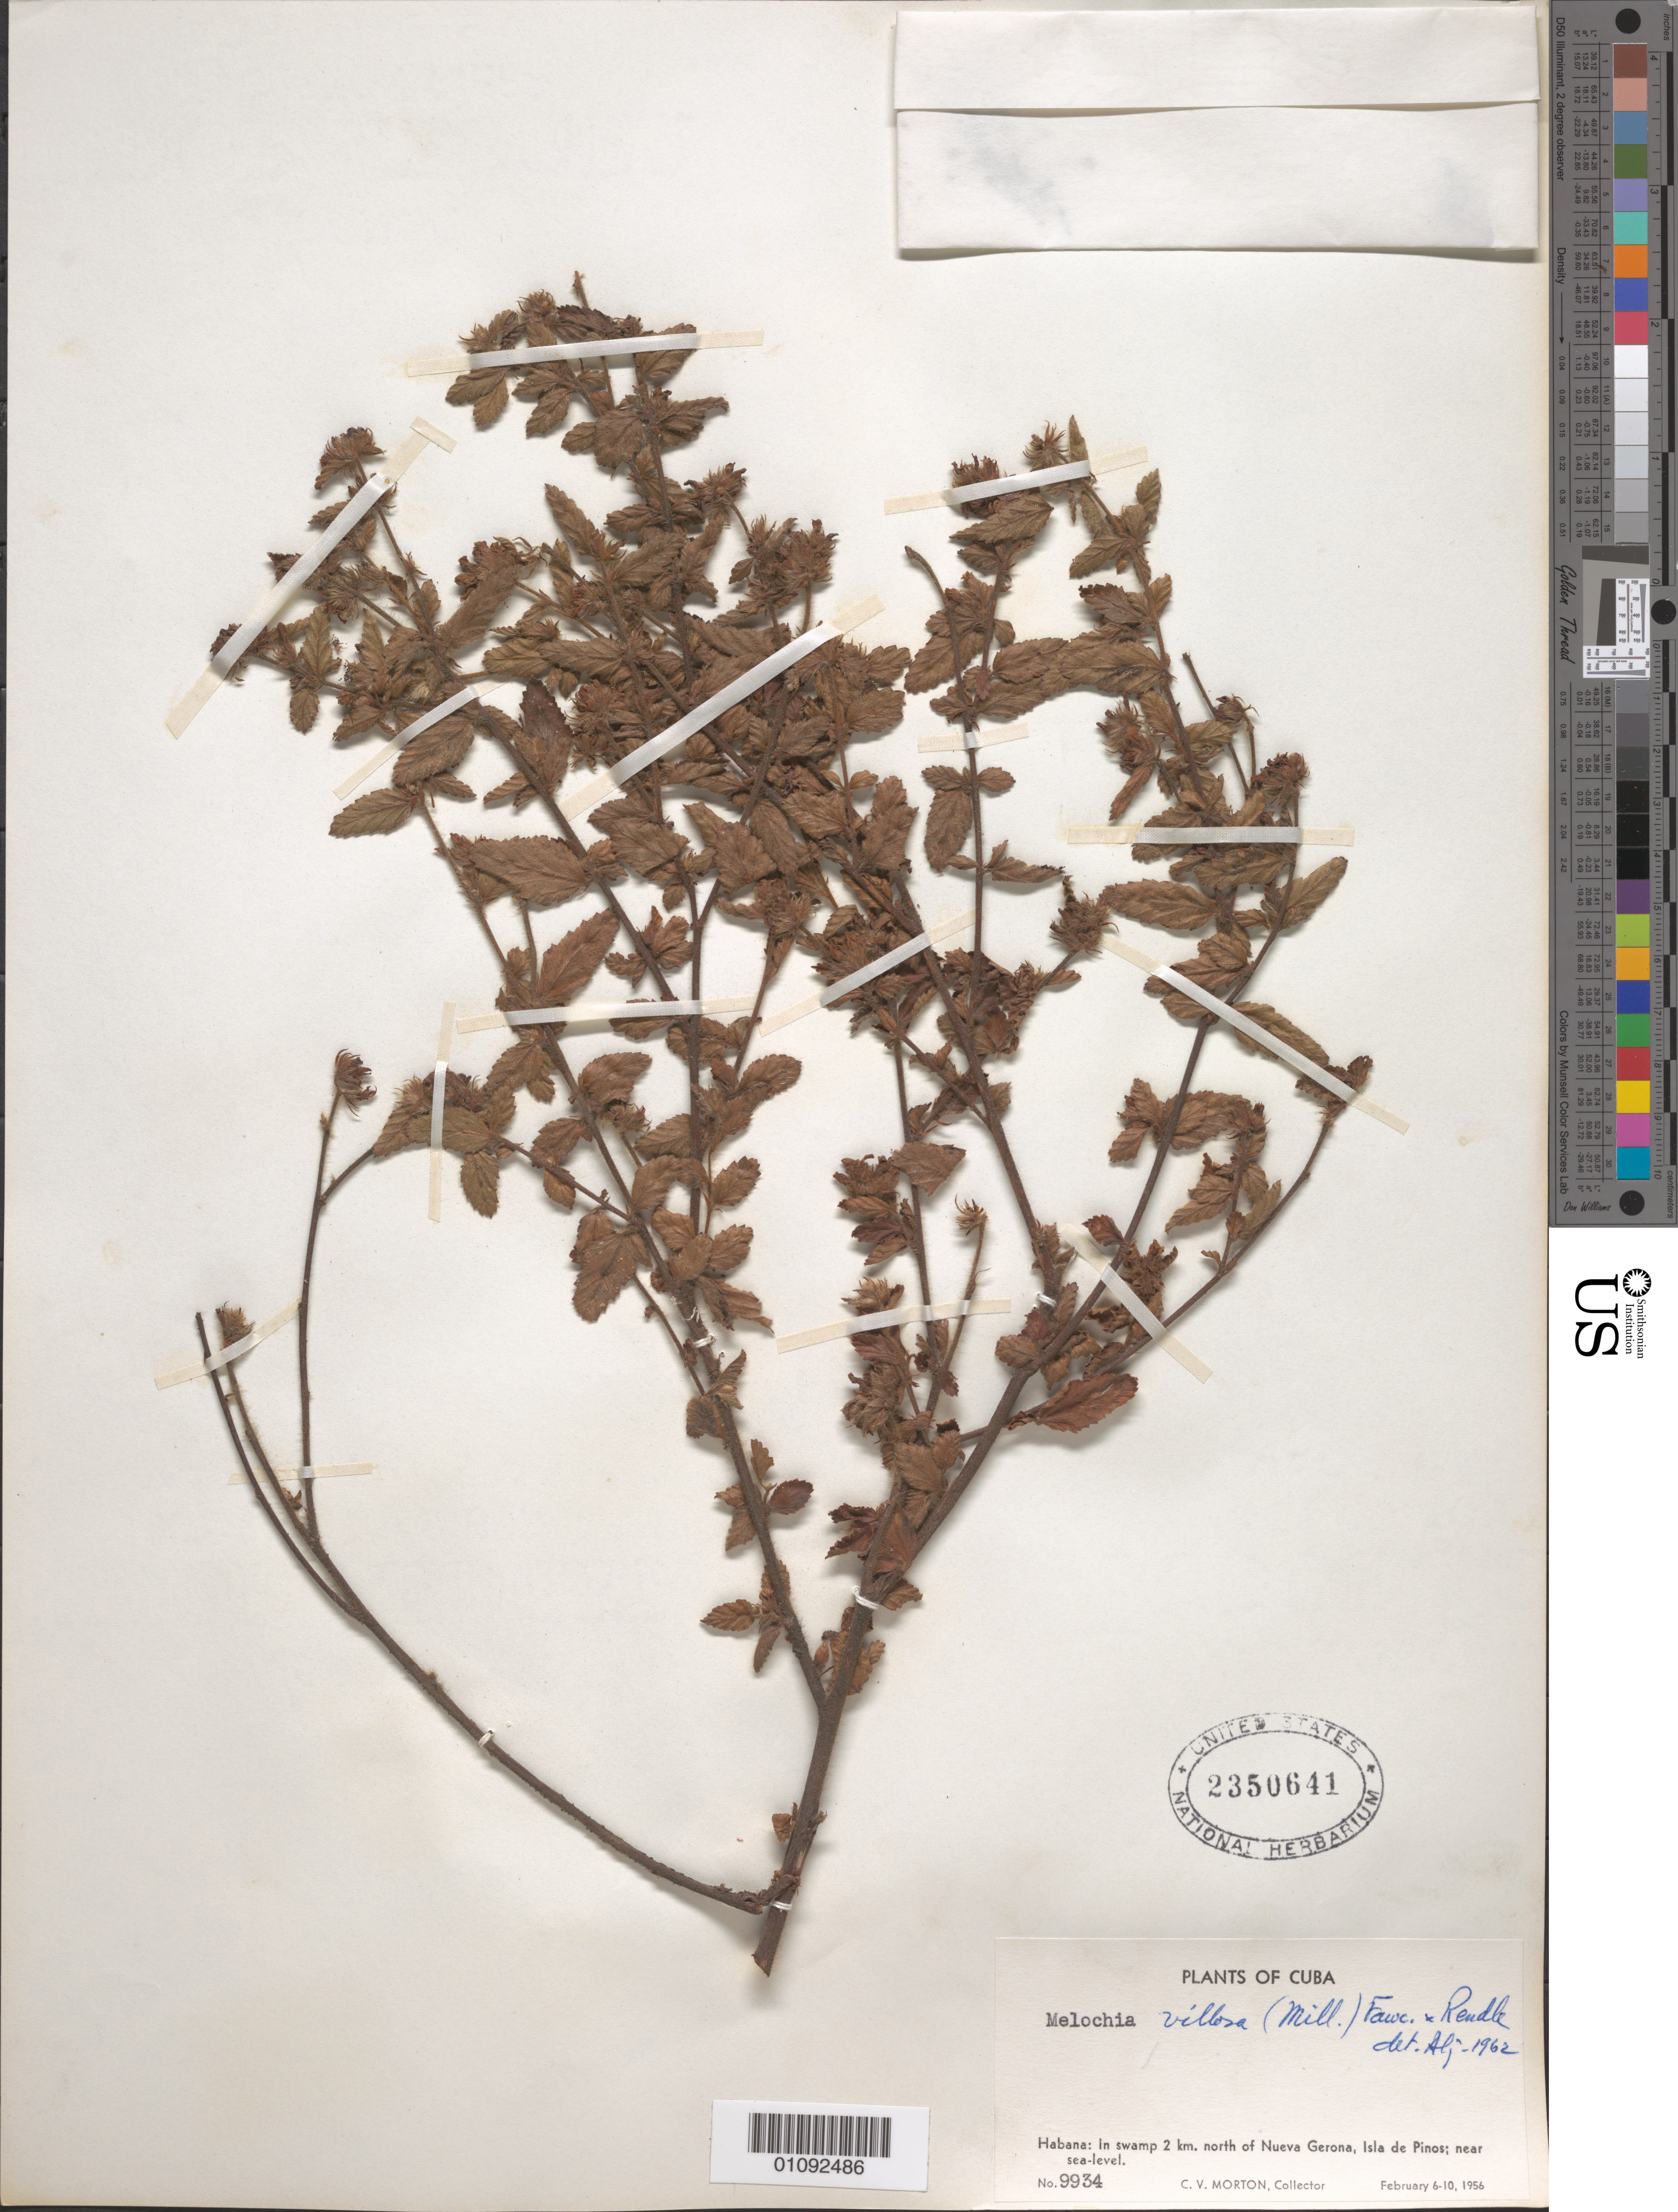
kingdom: Plantae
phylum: Tracheophyta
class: Magnoliopsida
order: Malvales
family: Malvaceae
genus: Melochia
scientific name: Melochia spicata var. spicata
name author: (L.) Fryxell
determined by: Dorr, L. J., (BOT), Smithsonian Institution - National Museum of Natural History (UNITED STATES)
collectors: C. V. Morton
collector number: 9934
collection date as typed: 06 Feb 1956 to 10 Feb 1956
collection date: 1956-02-06/1956-02-10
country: Cuba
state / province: Isla de La Juventud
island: Isla de la Juventud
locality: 2 km N of Nueva Gerona, Isla de Pinos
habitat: swamp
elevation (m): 0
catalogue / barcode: US 2350641